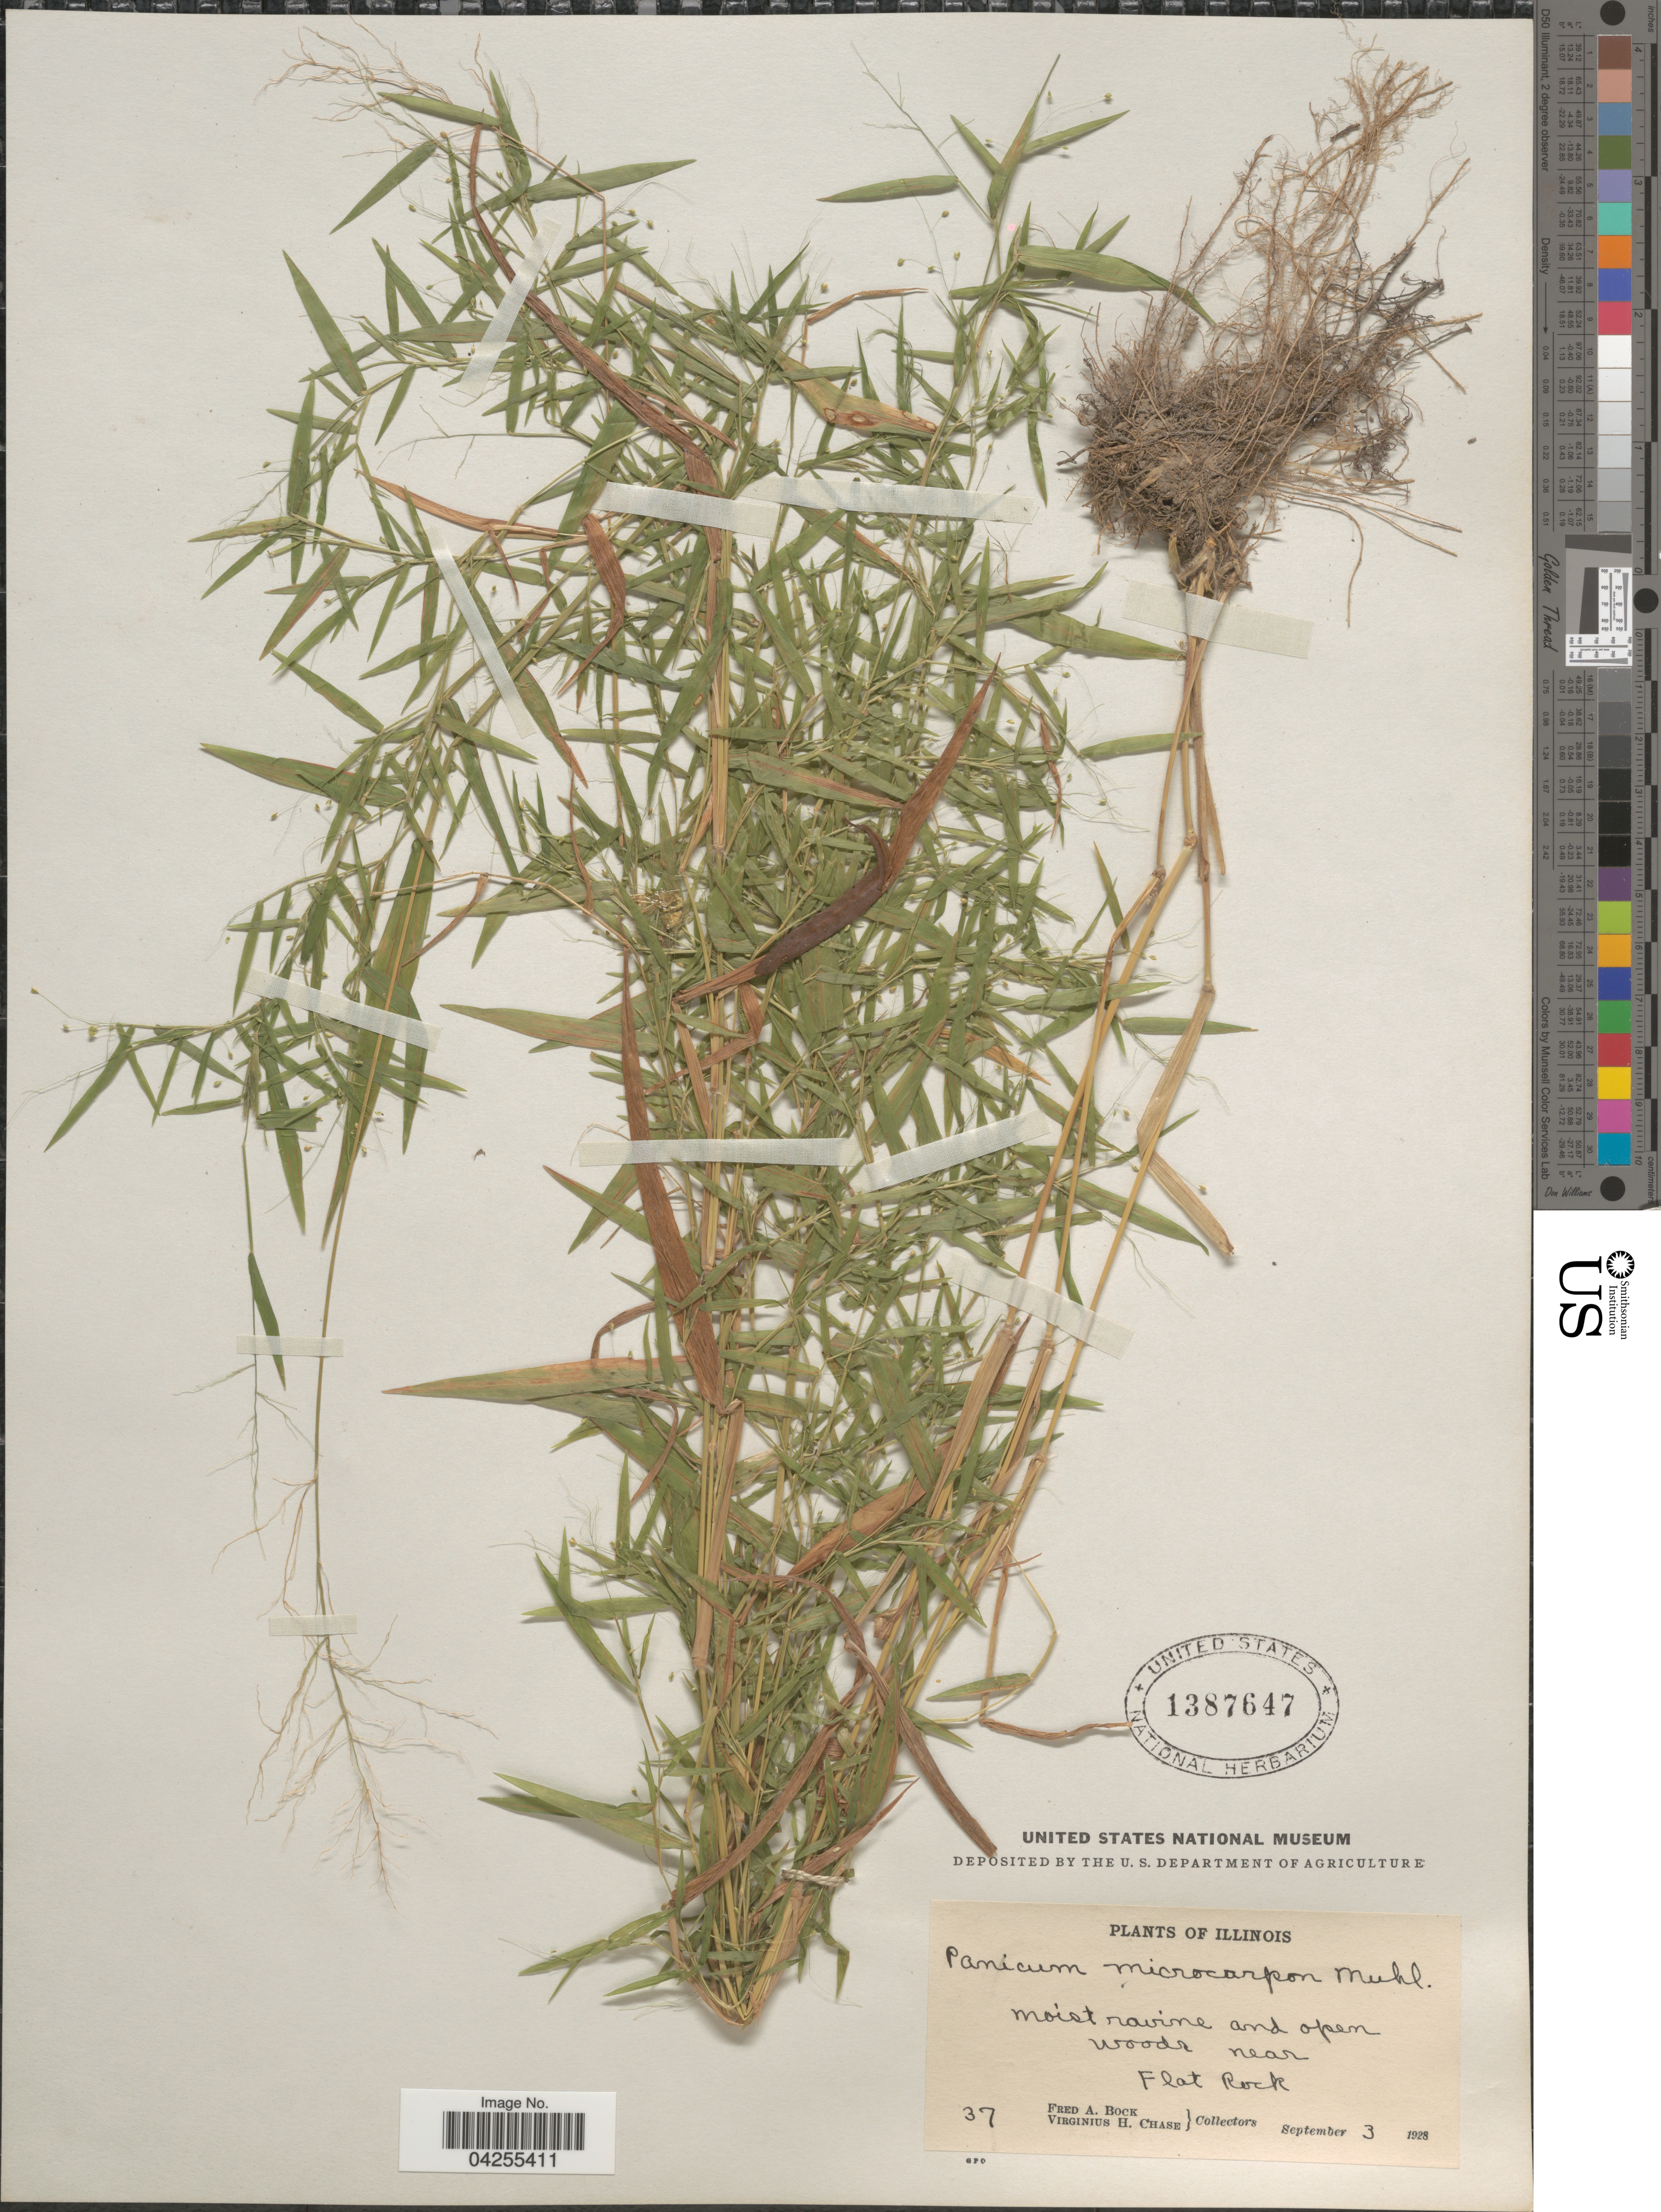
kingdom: Plantae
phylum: Tracheophyta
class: Liliopsida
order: Poales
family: Poaceae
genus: Dichanthelium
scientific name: Dichanthelium dichotomum var. dichotomum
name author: (L.) Gould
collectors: F. Bock & V. H. Chase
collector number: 37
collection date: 1928-09-03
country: United States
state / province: Illinois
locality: Moist ravine and open woods near Flat Rock.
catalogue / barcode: US 1387647